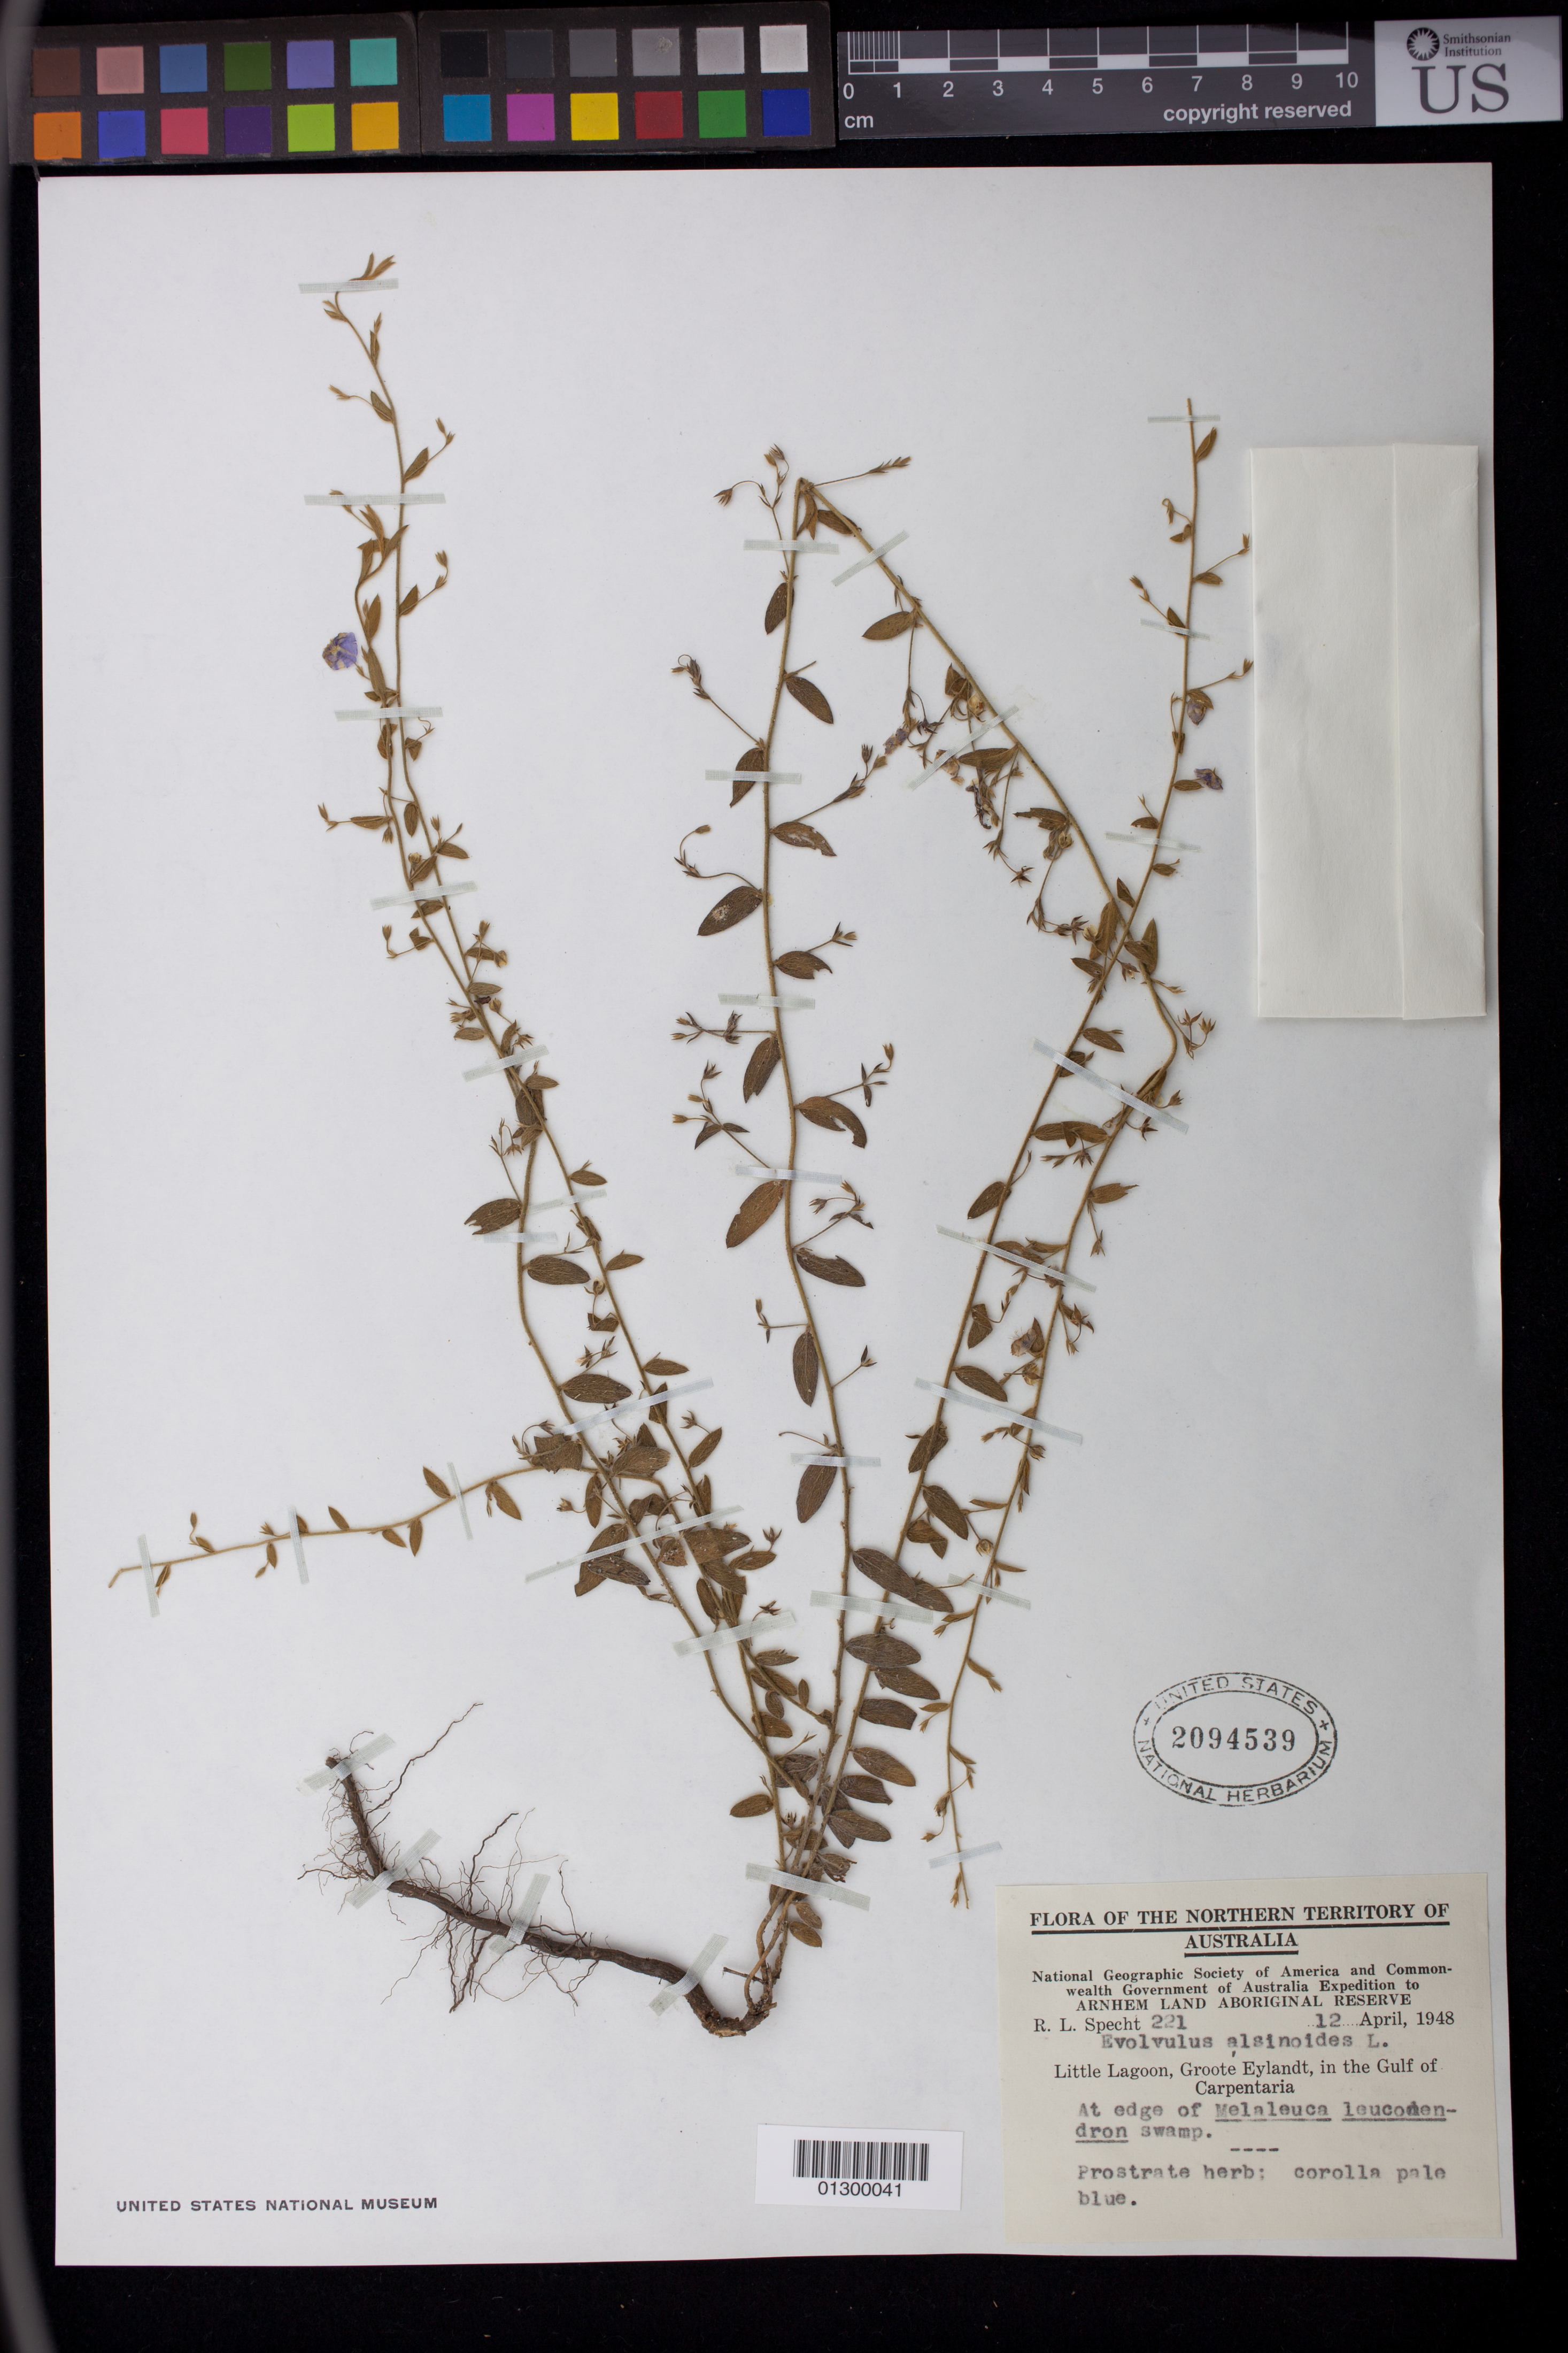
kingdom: Plantae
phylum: Tracheophyta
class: Magnoliopsida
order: Solanales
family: Convolvulaceae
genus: Evolvulus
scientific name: Evolvulus alsinoides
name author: (L.) L.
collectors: R. L. Specht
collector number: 221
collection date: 1948-04-12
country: Australia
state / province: Northern Territory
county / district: East Arnhem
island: Groote Eylandt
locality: Little Lagoon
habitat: At edge of Melaleuca leucodendron swamp.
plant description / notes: Prostrate herb; corolla pale blue.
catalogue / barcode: US 2094539